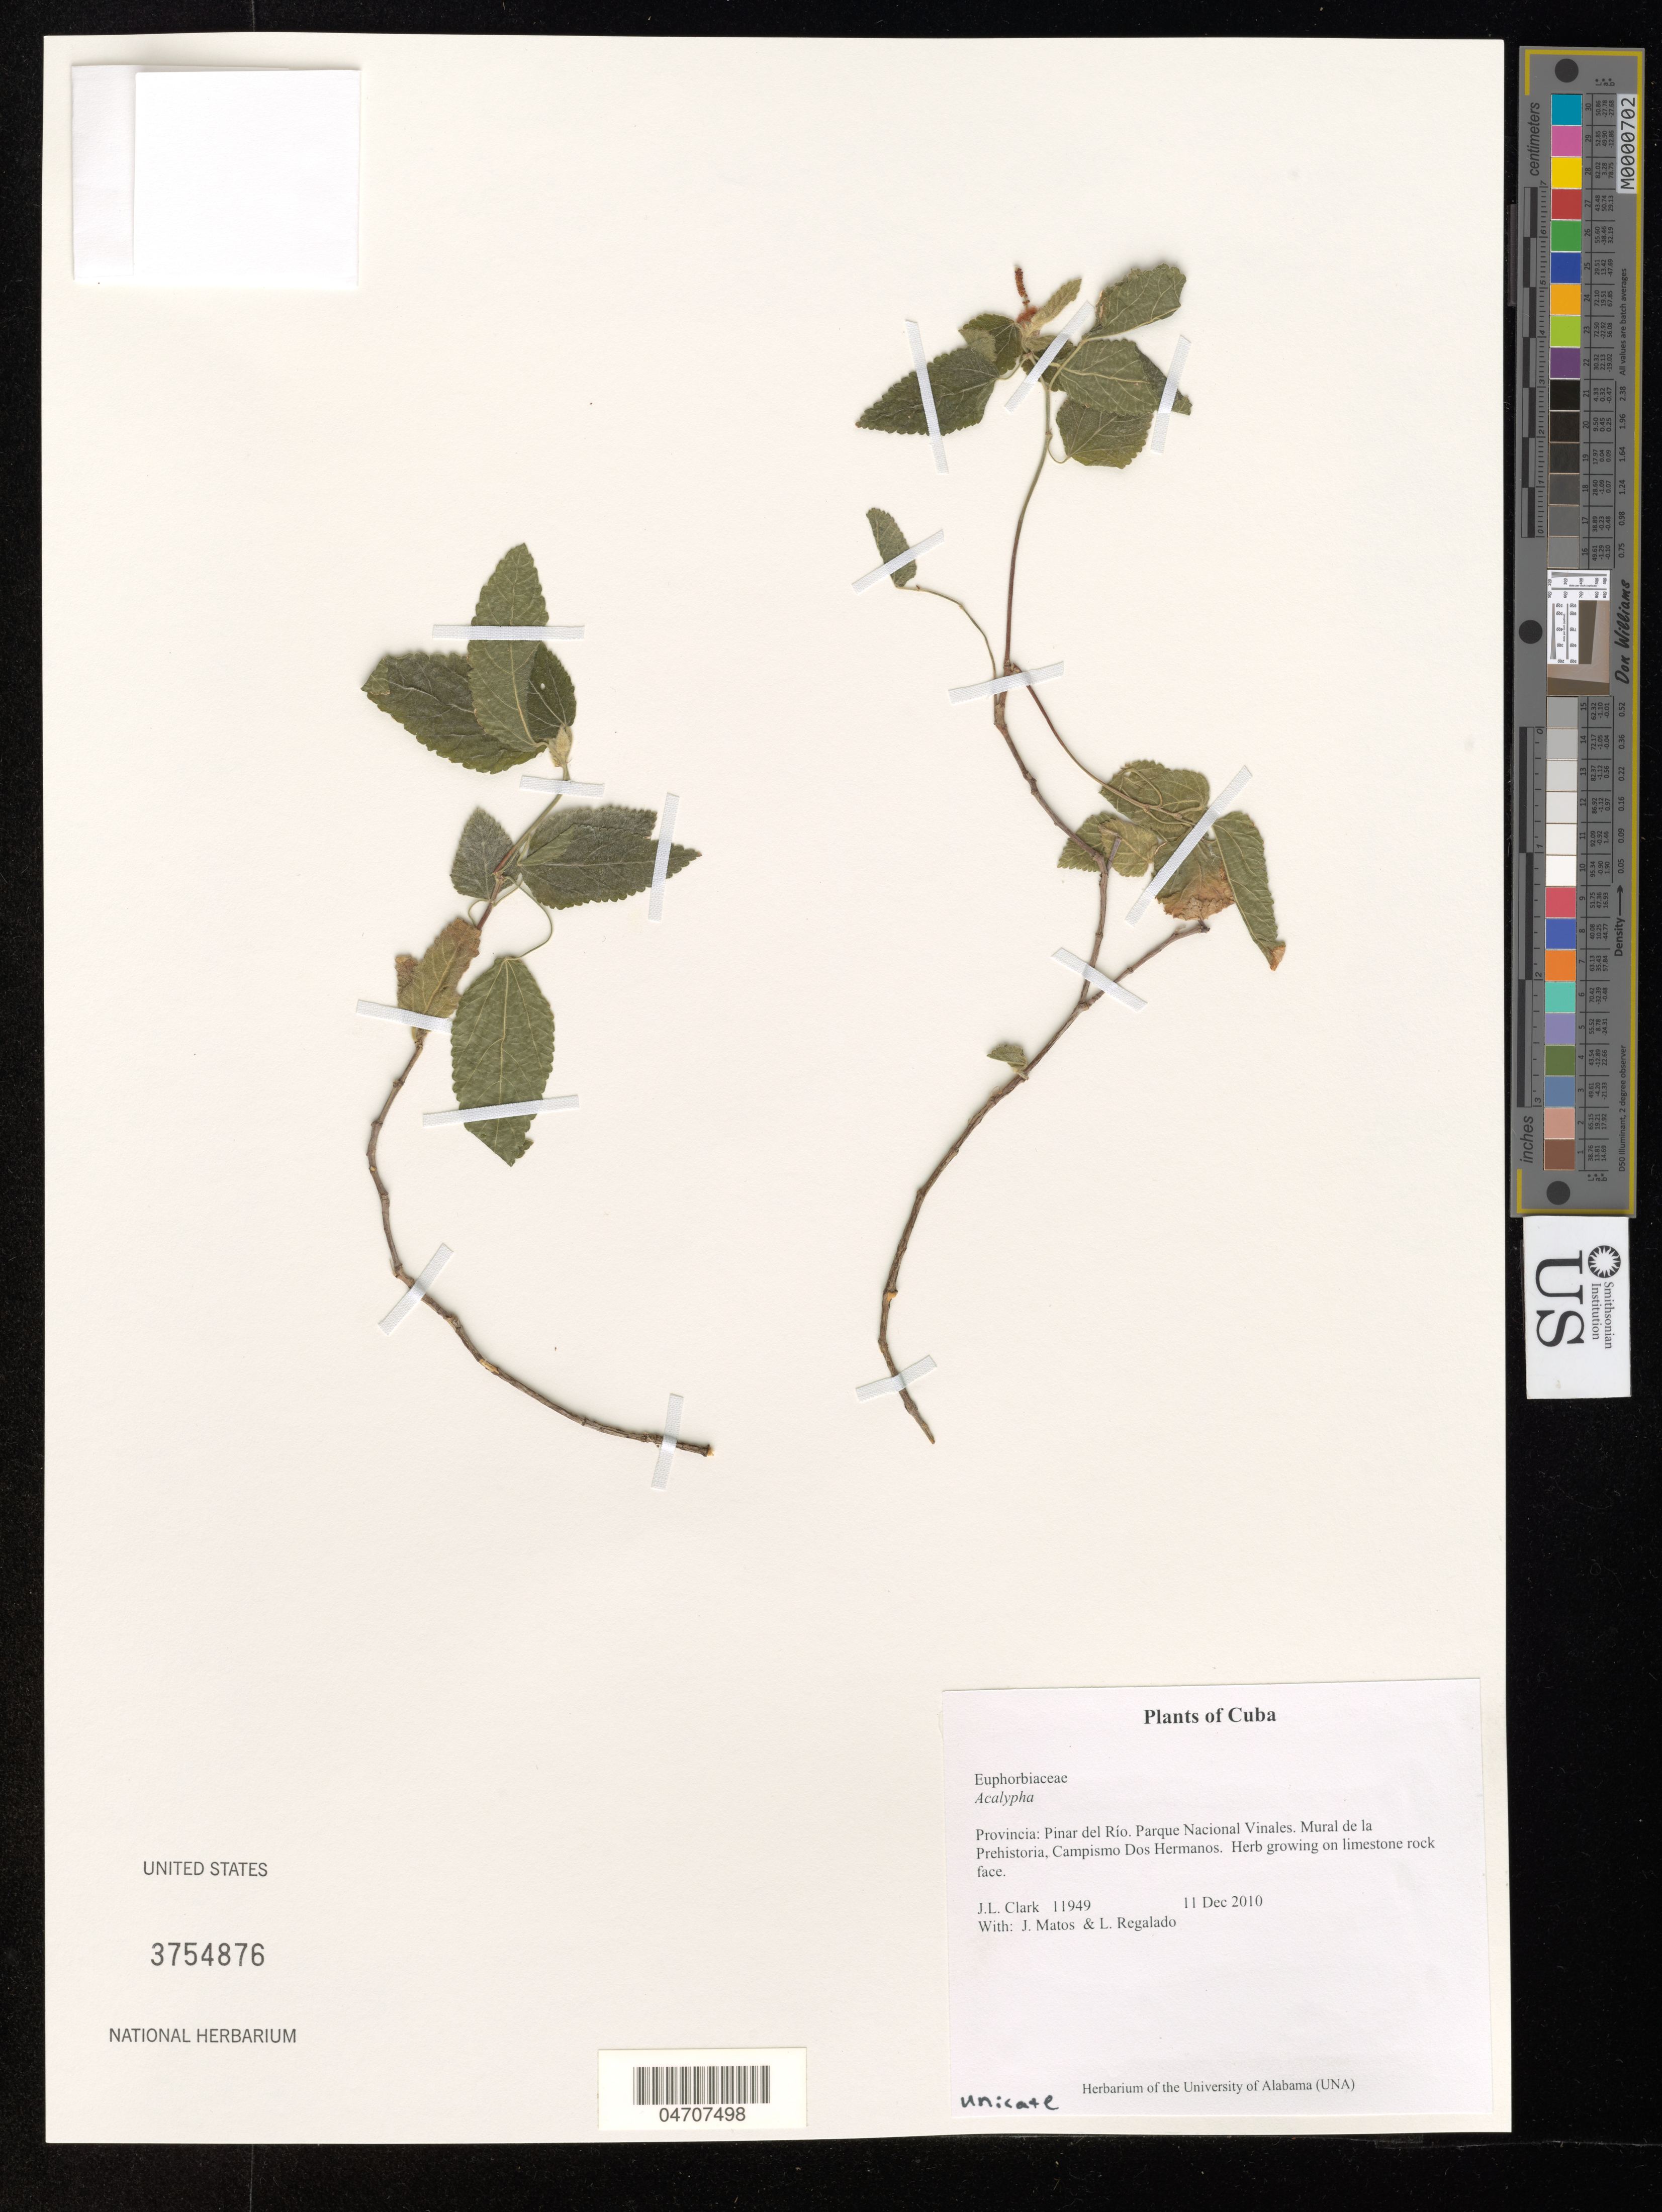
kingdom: Plantae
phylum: Tracheophyta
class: Magnoliopsida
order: Malpighiales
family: Euphorbiaceae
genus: Acalypha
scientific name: Acalypha sp.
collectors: J. L. Clark, J. Matos & L. Regalado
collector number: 11949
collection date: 2010-12-11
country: Cuba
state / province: Pinar del Río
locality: Parque Nacional Vinales. Mural de la Prehistoria, Campismo Dos Hermanos.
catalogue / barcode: US 3754876